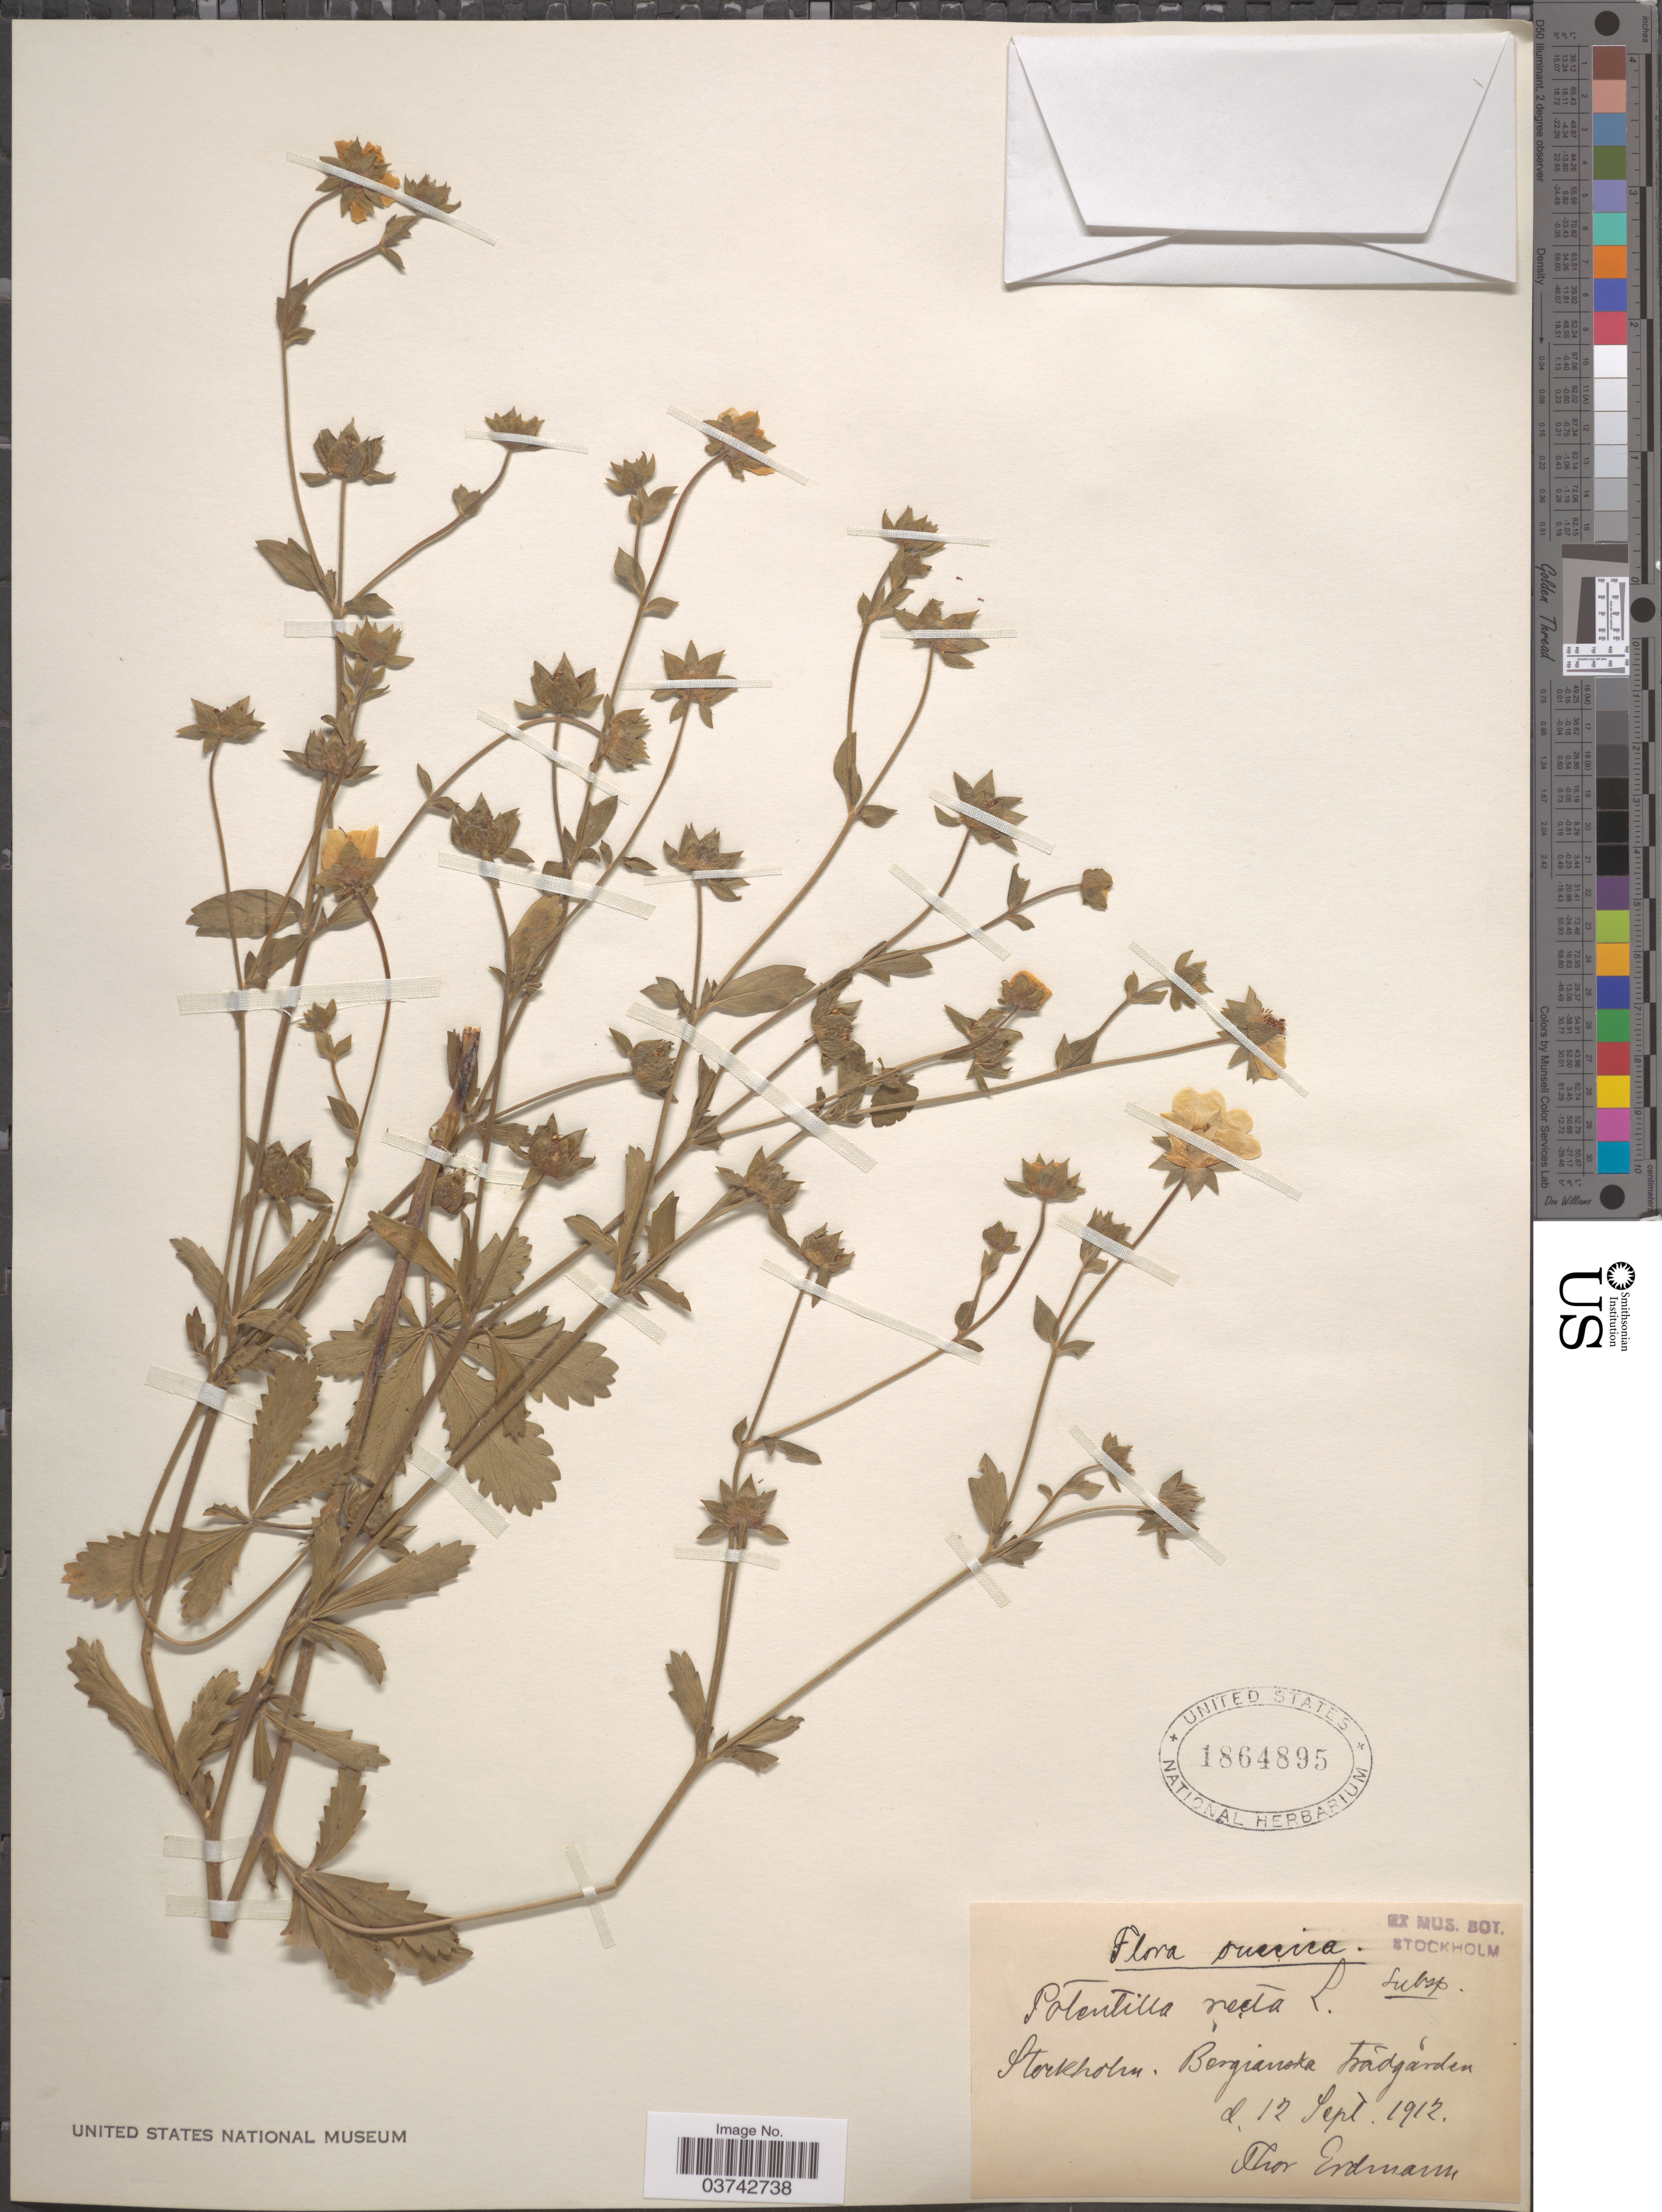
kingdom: Plantae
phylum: Tracheophyta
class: Magnoliopsida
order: Rosales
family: Rosaceae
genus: Potentilla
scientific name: Potentilla recta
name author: L.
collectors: T. Erdmann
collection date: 1912-09-12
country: Sweden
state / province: Stockholm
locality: Suecica. Stockholm. Bergianoka Tradgarden.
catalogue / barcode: US 1864895